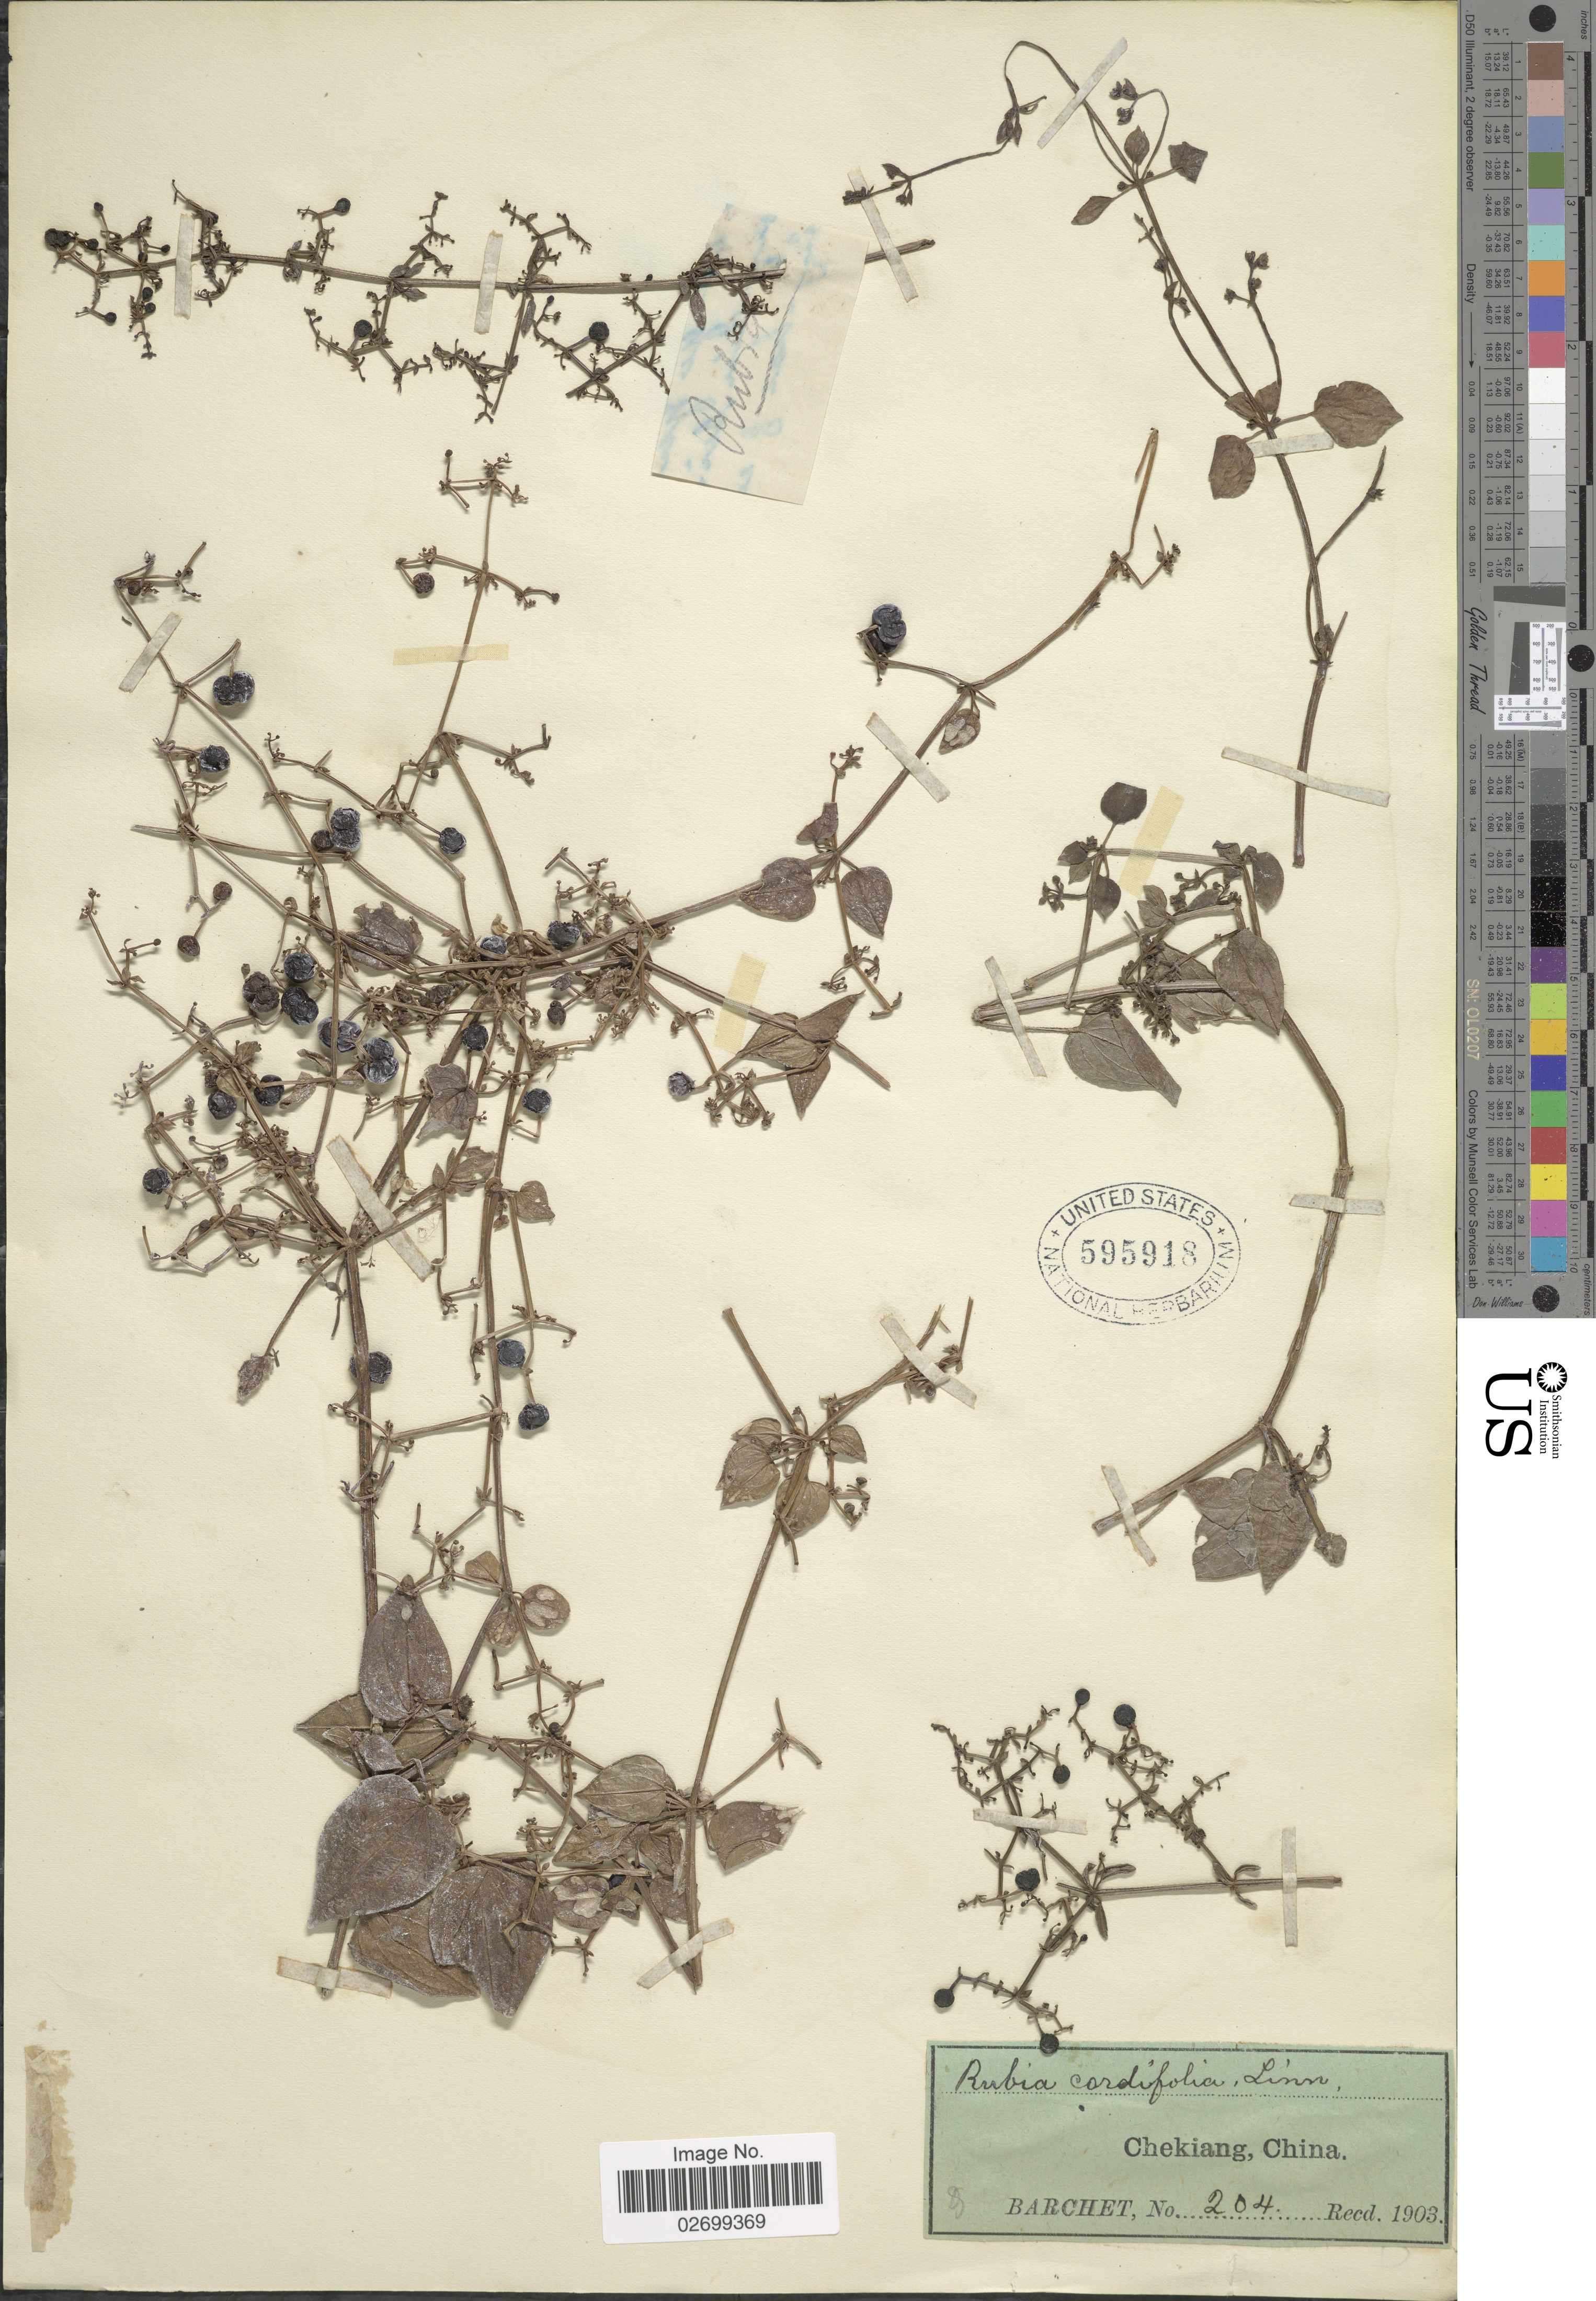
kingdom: Plantae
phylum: Tracheophyta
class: Magnoliopsida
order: Gentianales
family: Rubiaceae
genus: Rubia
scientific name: Rubia akane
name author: Nakai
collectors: Barchet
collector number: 204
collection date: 1903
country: China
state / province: Zhejiang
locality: Chekiang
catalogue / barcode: US 595918